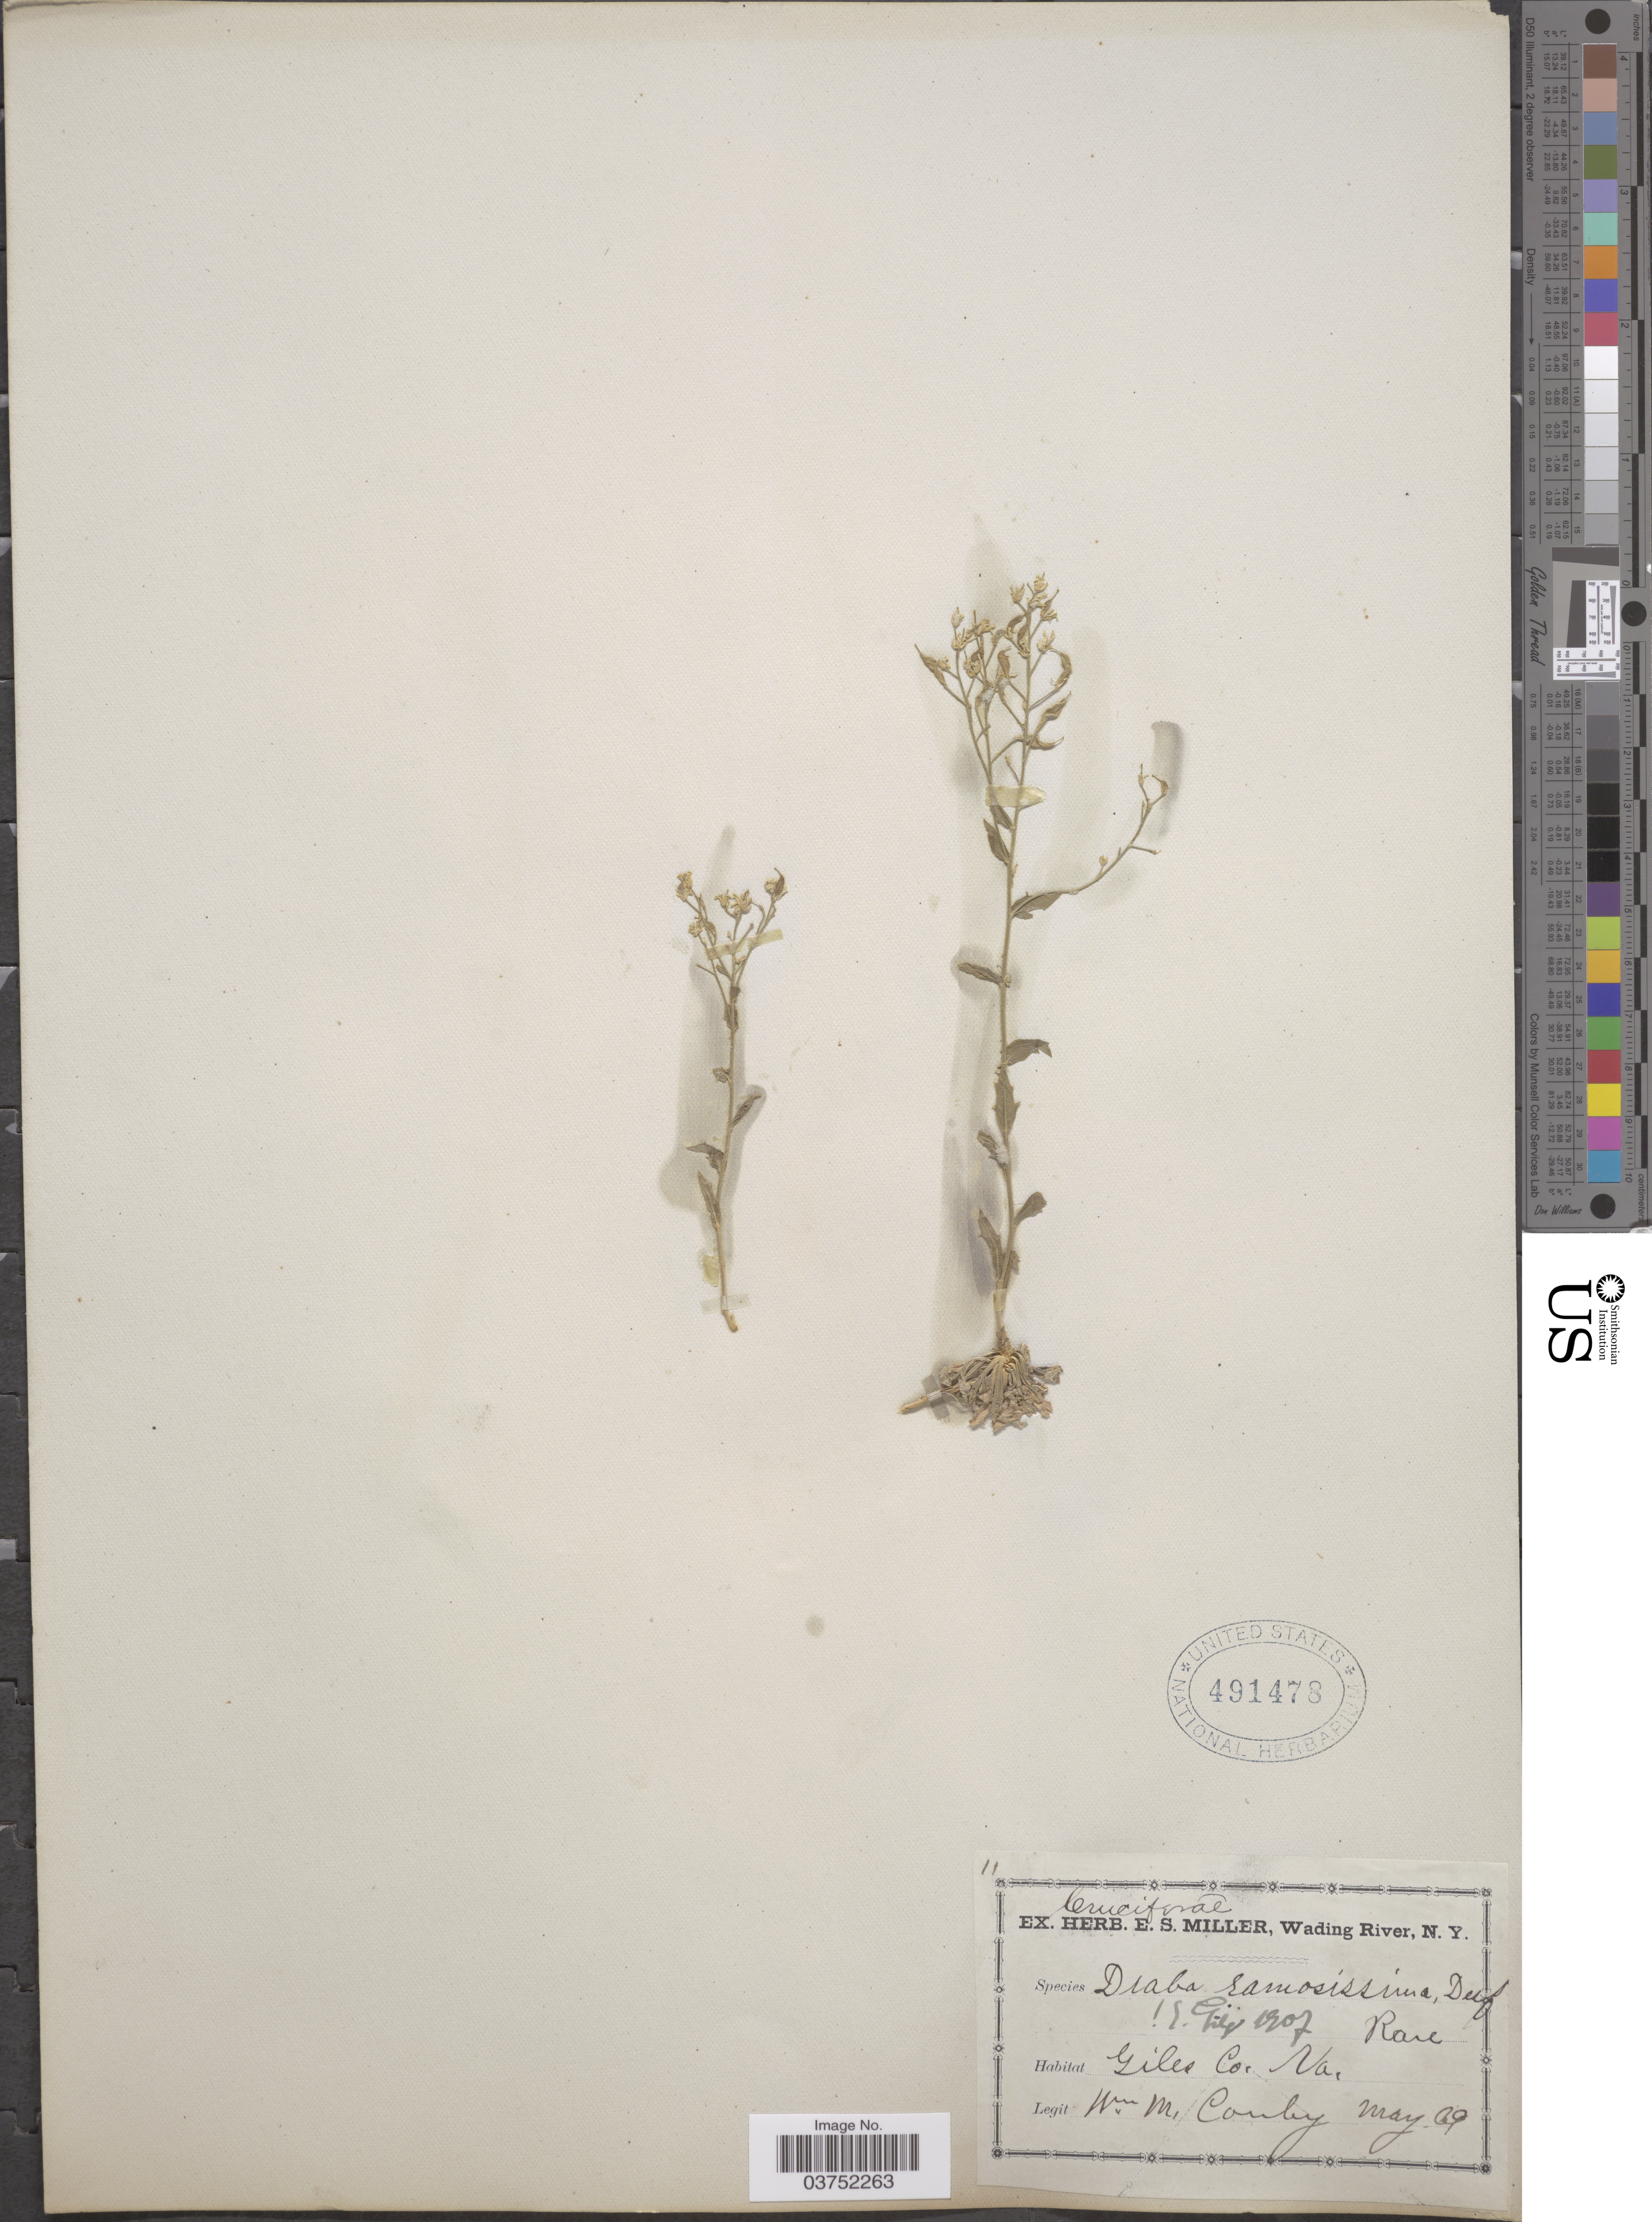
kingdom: Plantae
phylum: Tracheophyta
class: Magnoliopsida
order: Brassicales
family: Brassicaceae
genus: Draba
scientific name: Draba ramosissima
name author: Desv.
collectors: W. M. Canby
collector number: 11?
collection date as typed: Transcribed d/m/y: /5/89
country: United States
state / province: Virginia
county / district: Giles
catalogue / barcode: US 491478